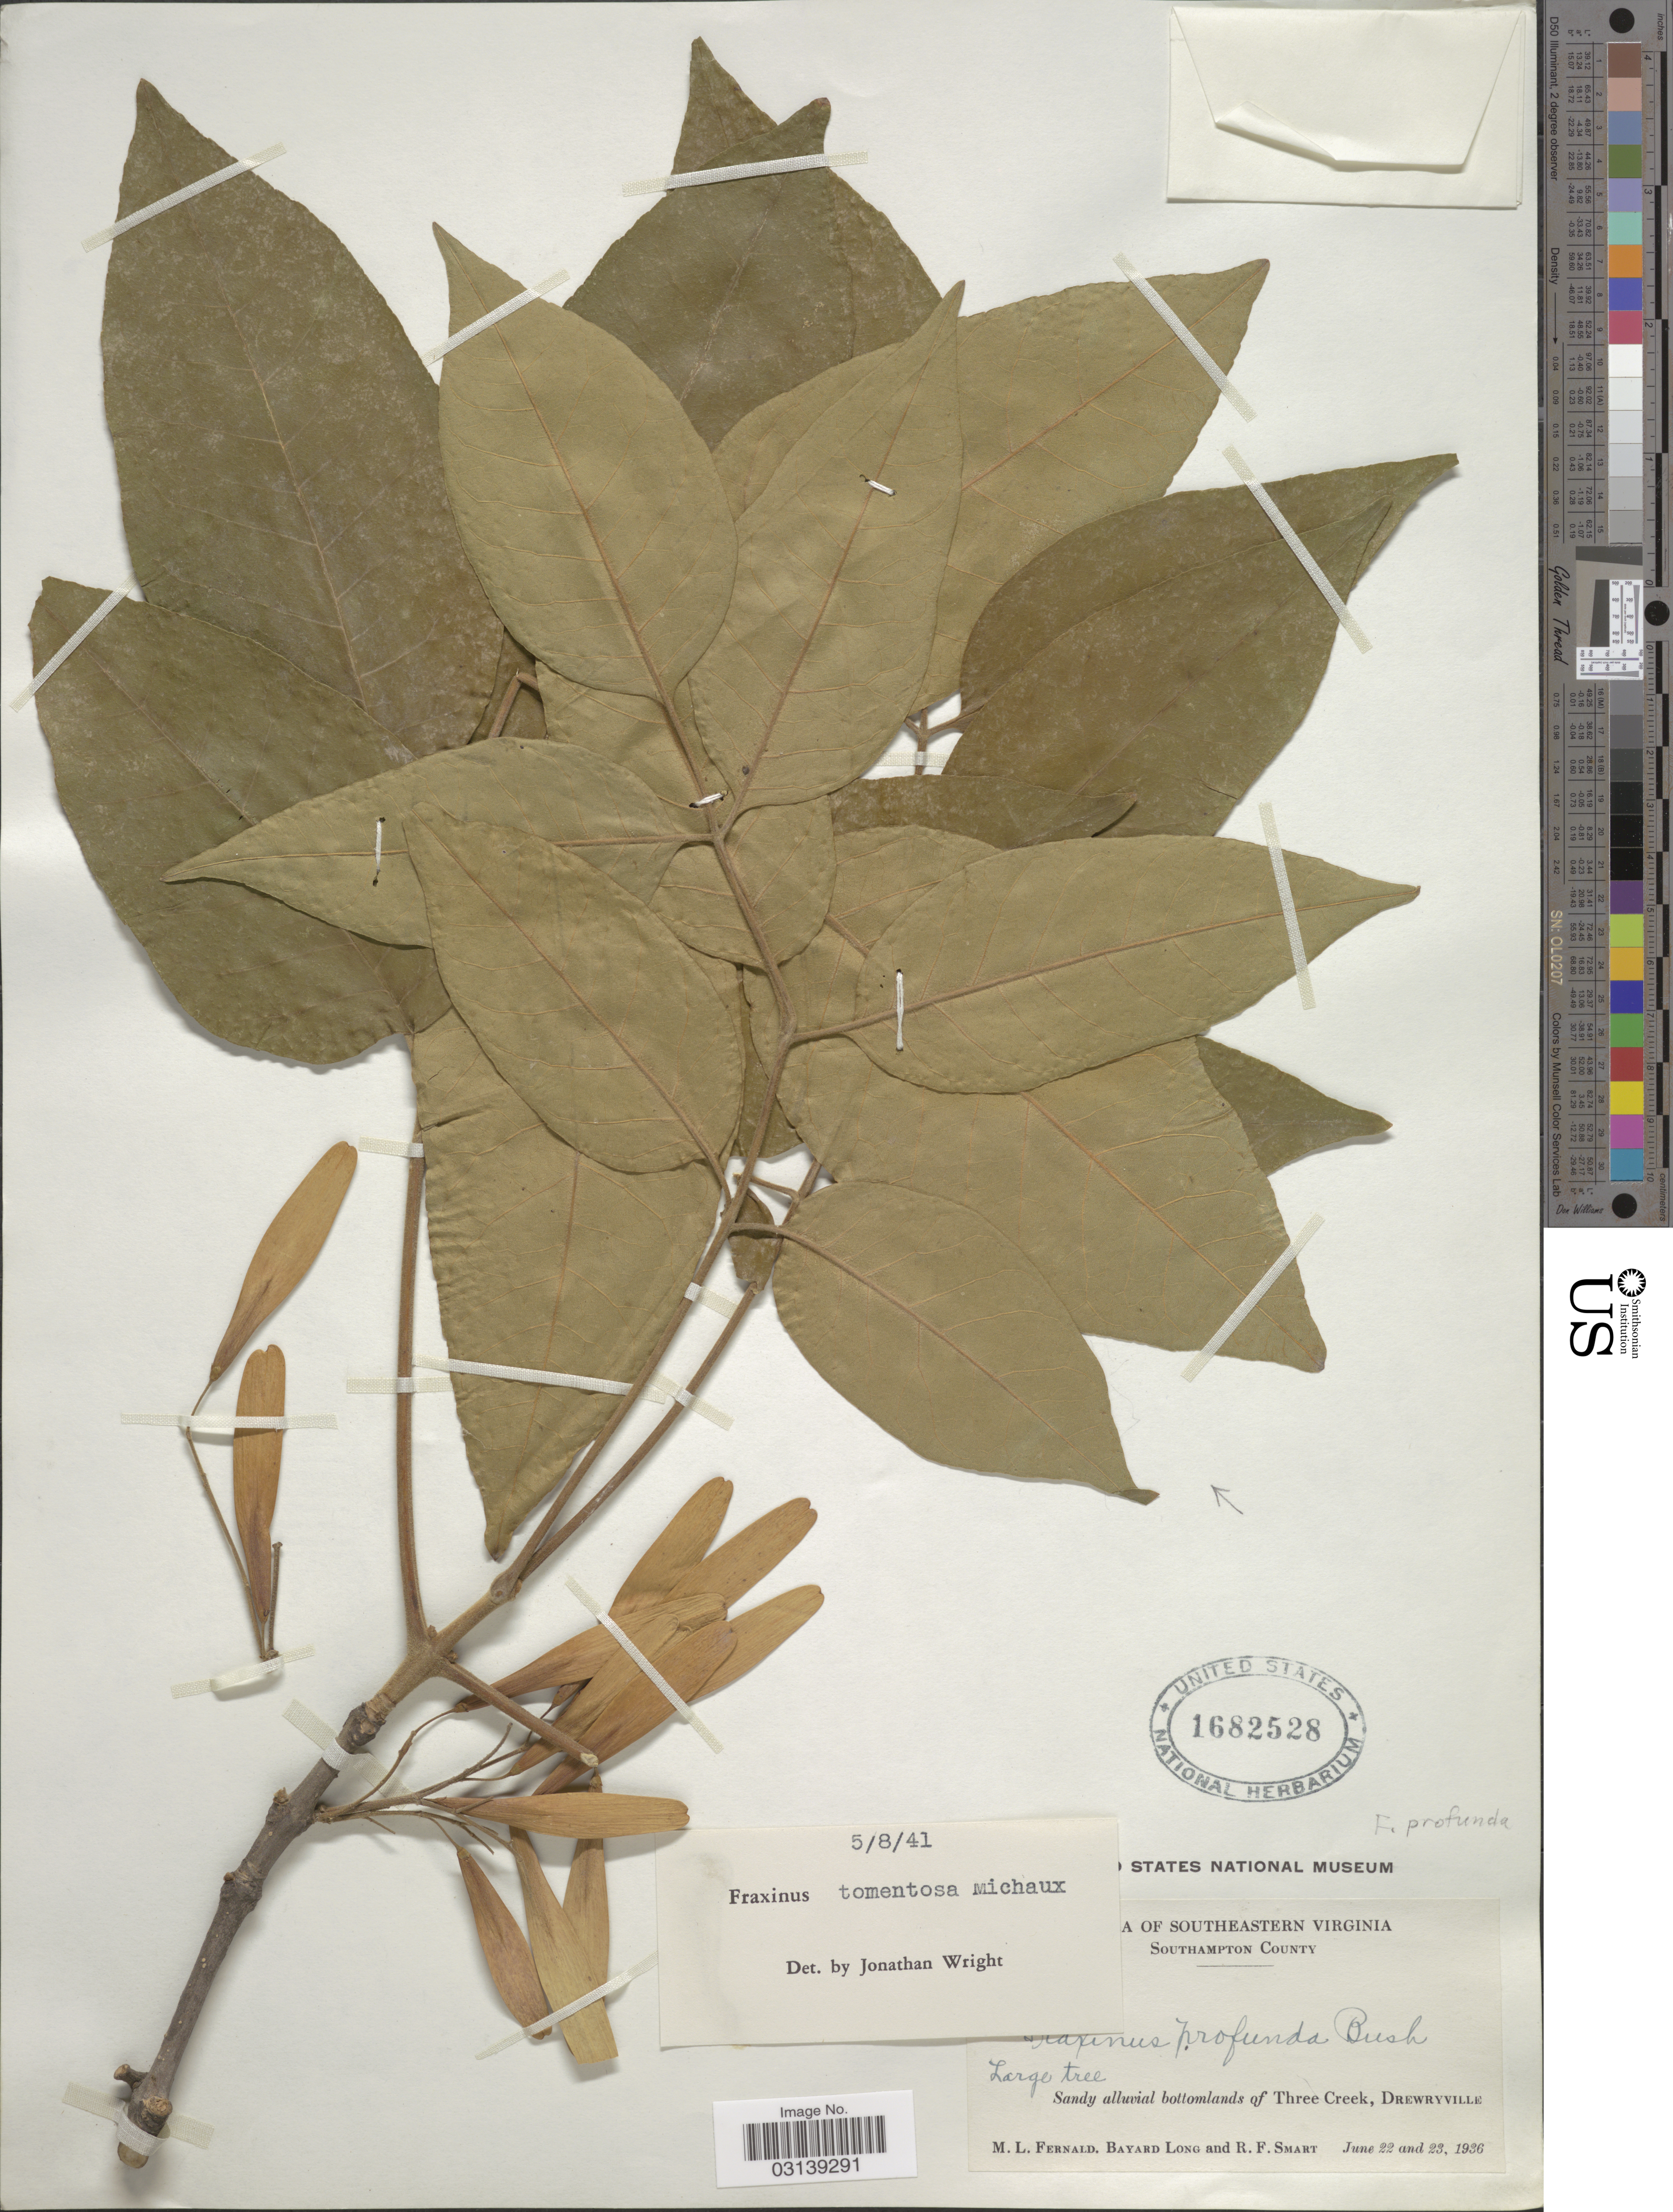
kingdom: Plantae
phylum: Tracheophyta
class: Magnoliopsida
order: Lamiales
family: Oleaceae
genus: Fraxinus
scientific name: Fraxinus profunda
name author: (Bush) Bush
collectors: M. L. Fernald, B. Long & R. Smart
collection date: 1936-06-22/1936-06-23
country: United States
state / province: Virginia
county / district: Southampton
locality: Southeastern Virginia, Southampton County, Sandy alluvial bottomlands of Three Creek, Drewryville.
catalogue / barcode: US 1682528